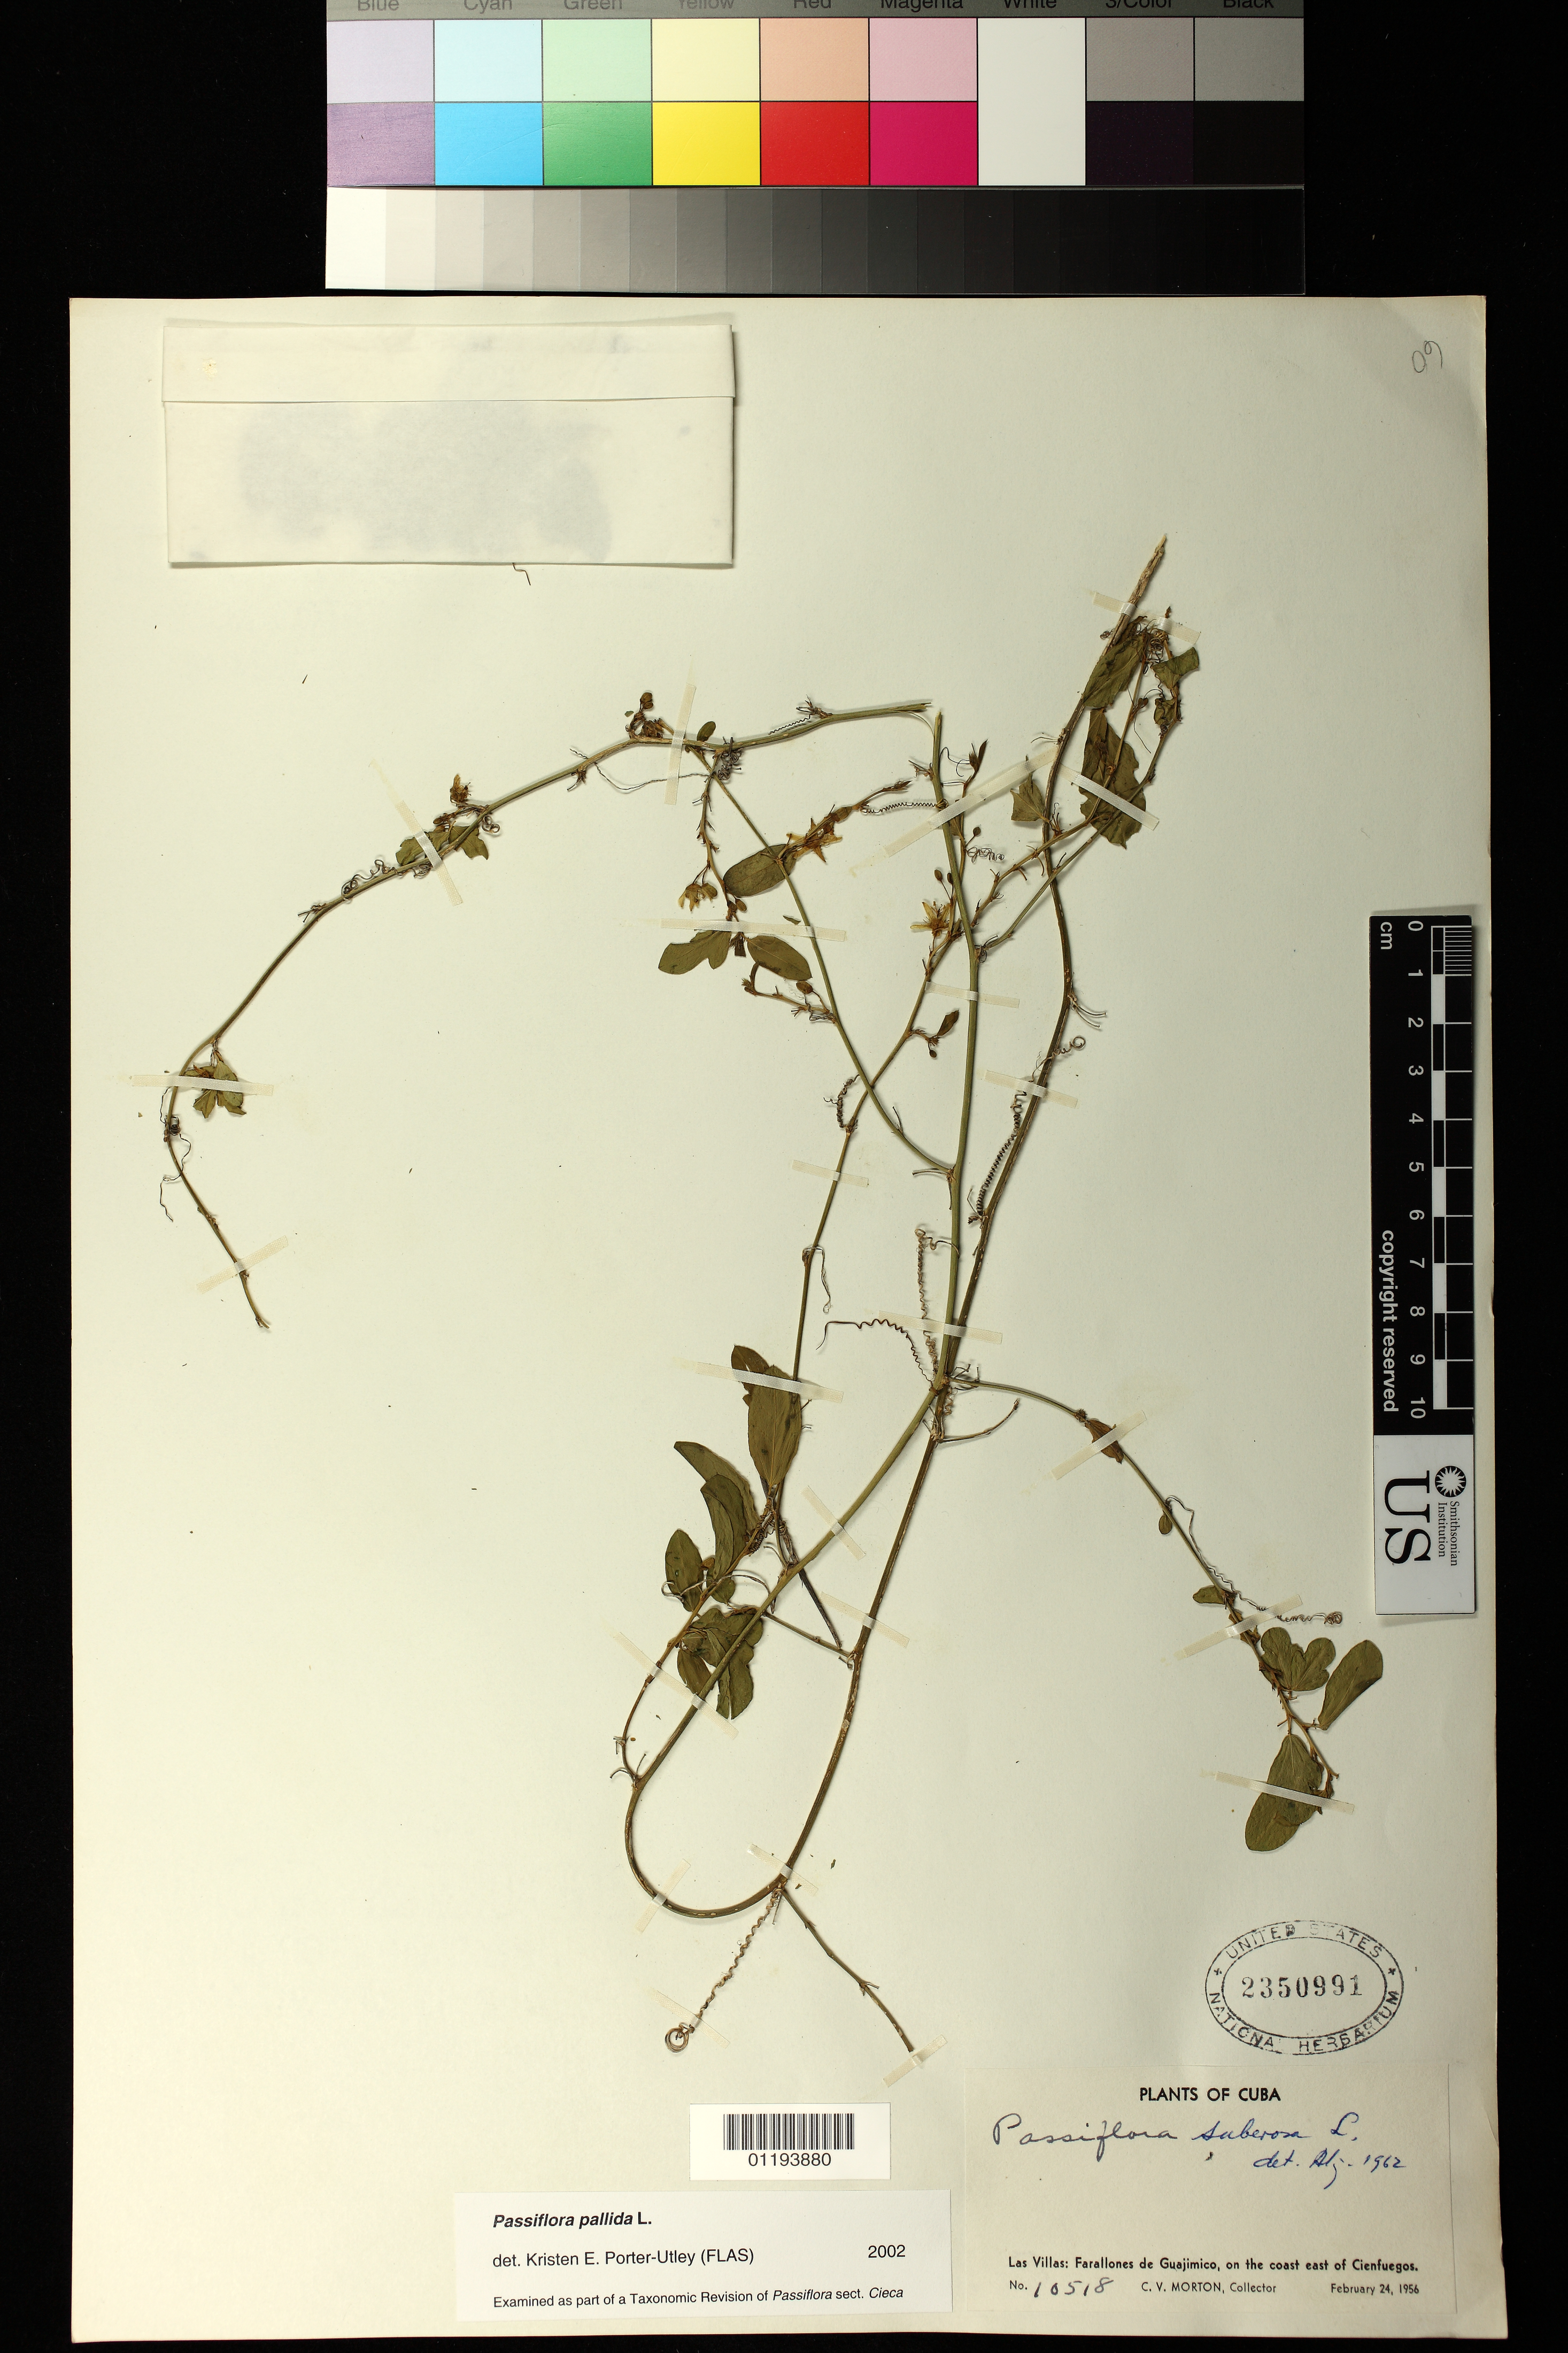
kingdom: Plantae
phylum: Tracheophyta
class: Magnoliopsida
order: Malpighiales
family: Passifloraceae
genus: Passiflora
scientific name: Passiflora pallida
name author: L.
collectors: C. V. Morton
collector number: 10518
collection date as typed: Feb 24 1956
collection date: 1956-02-24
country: Cuba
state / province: Cienfuegos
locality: Las Villas: Farallones de Guajimico, on the coast east of Cienfuegos.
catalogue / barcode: US 2350991